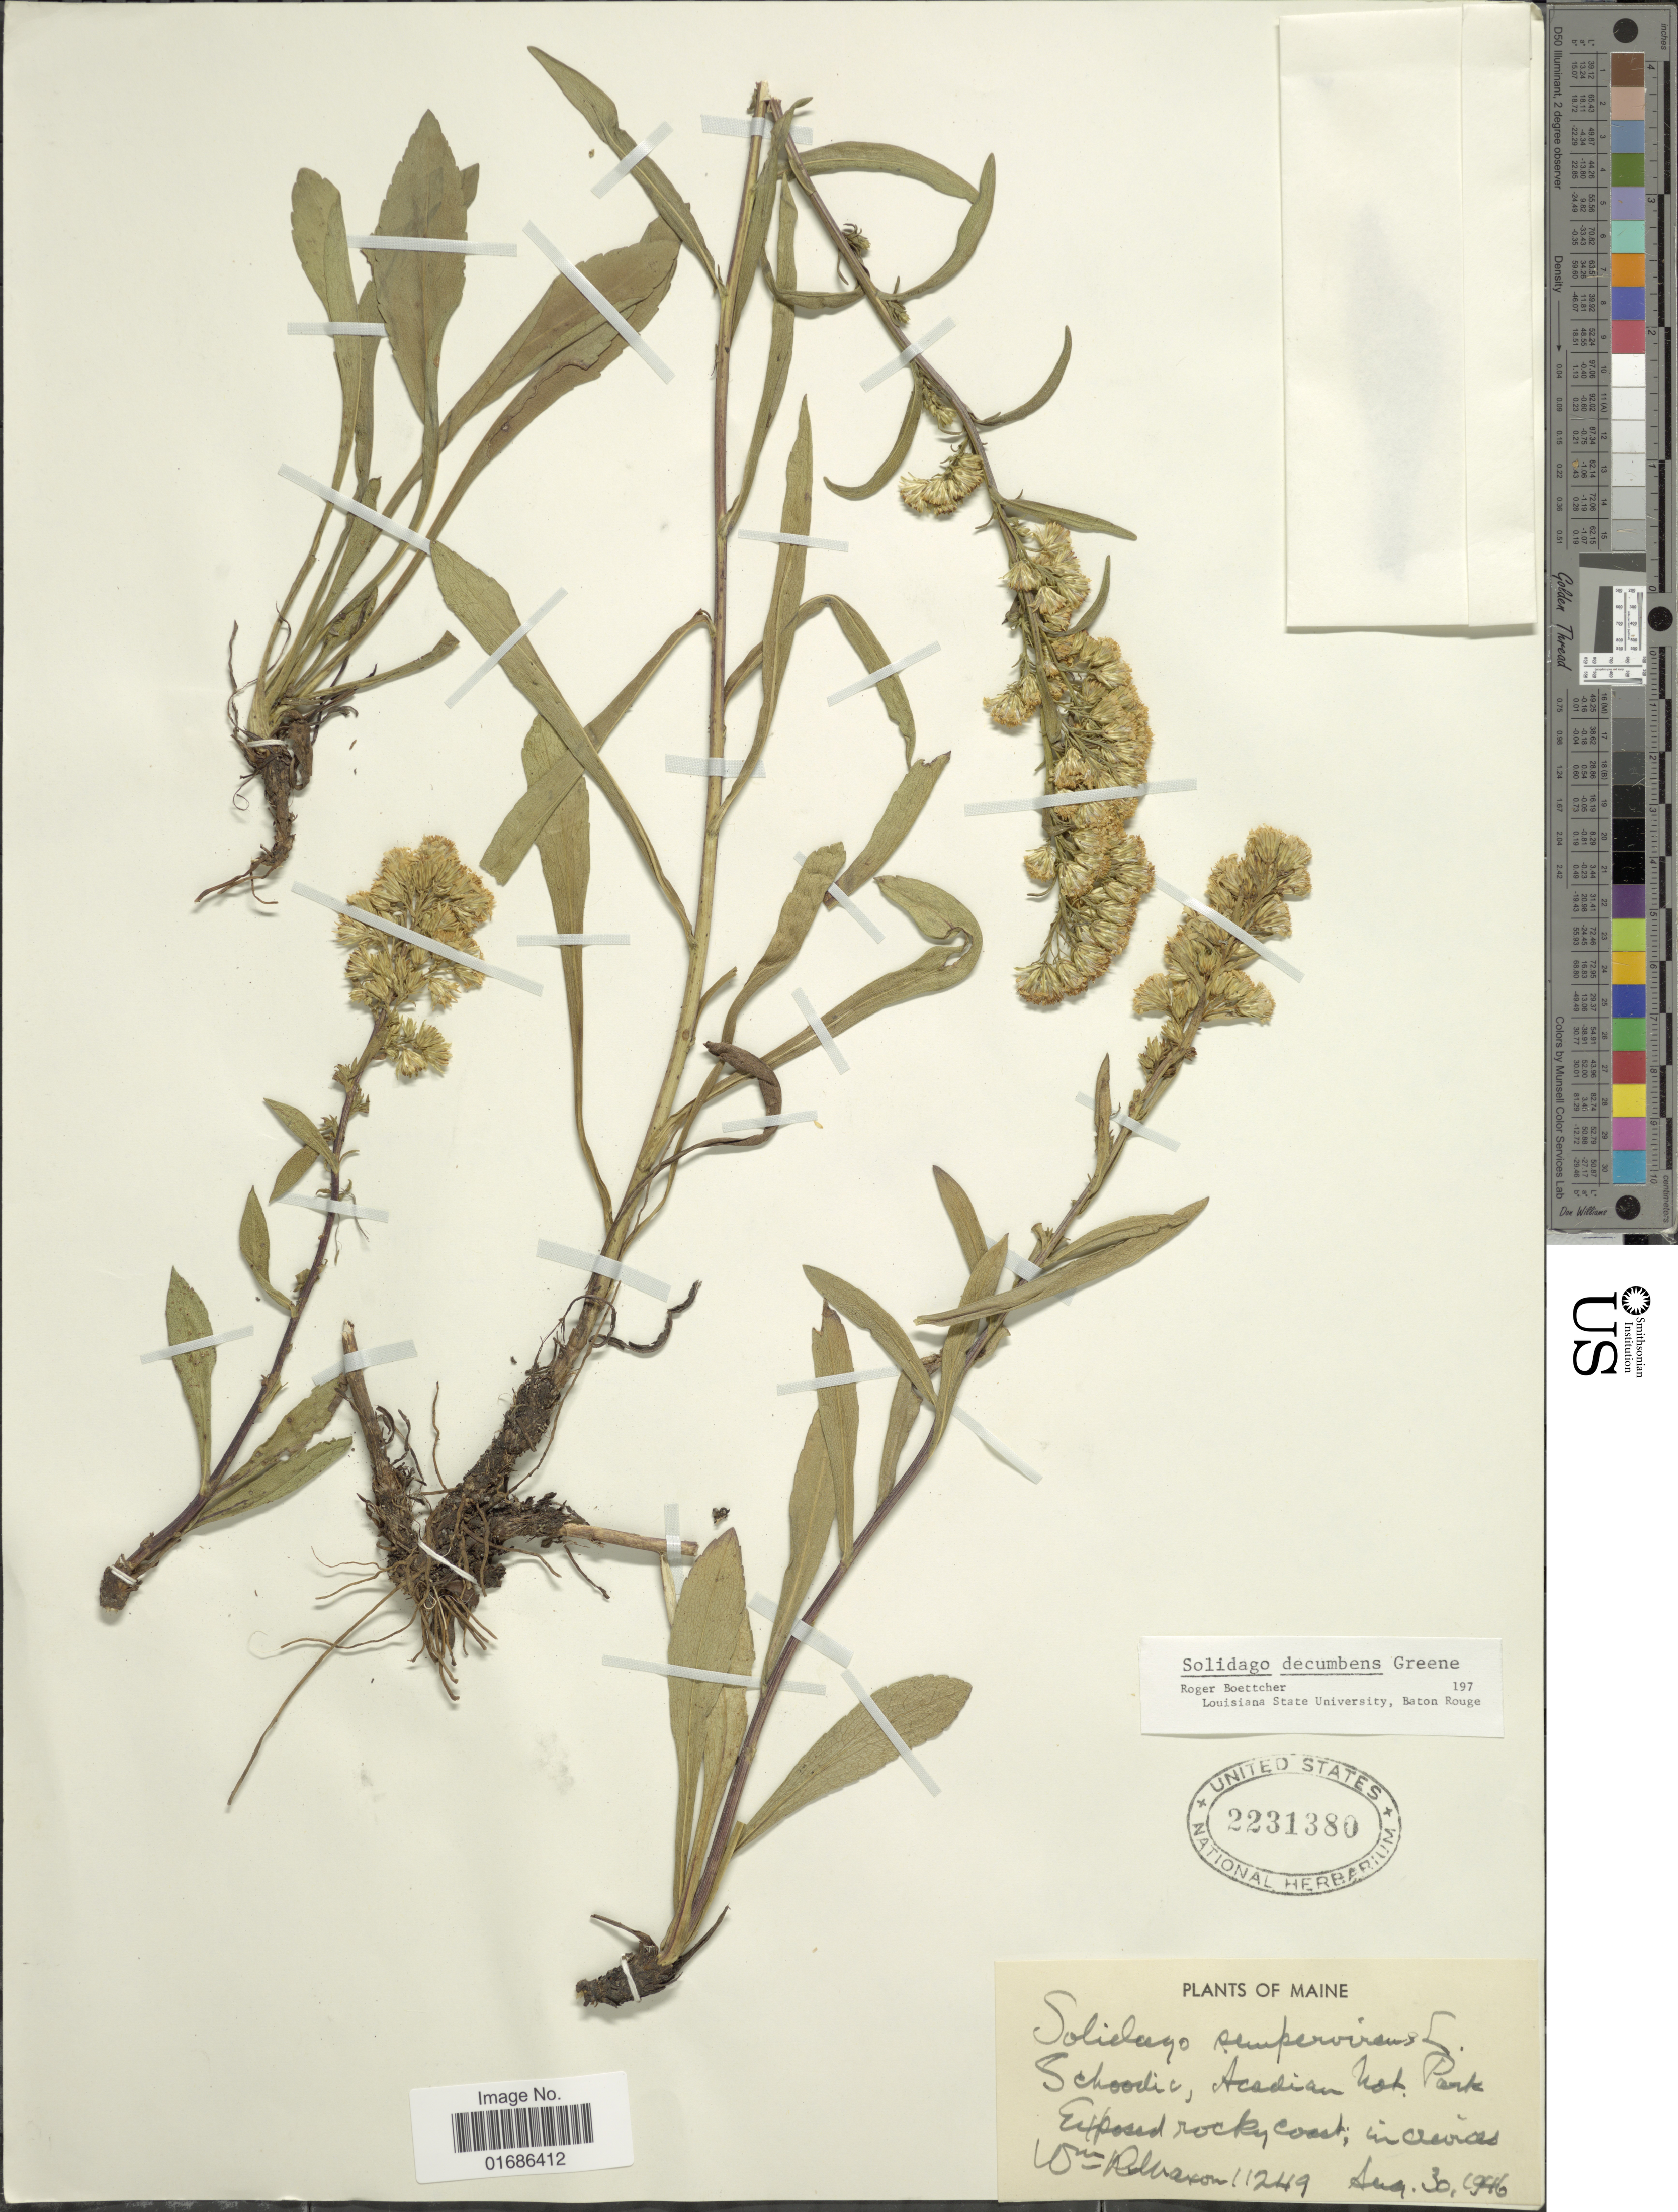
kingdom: Plantae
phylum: Tracheophyta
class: Magnoliopsida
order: Asterales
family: Asteraceae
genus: Solidago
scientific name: Solidago decumbens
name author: Greene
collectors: W. R. Maxon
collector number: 11249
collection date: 1946-08-30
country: United States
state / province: Maine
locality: Schoodic, Acadian Nat Park. Exposed rocky coast; in crevices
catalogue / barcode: US 2231380